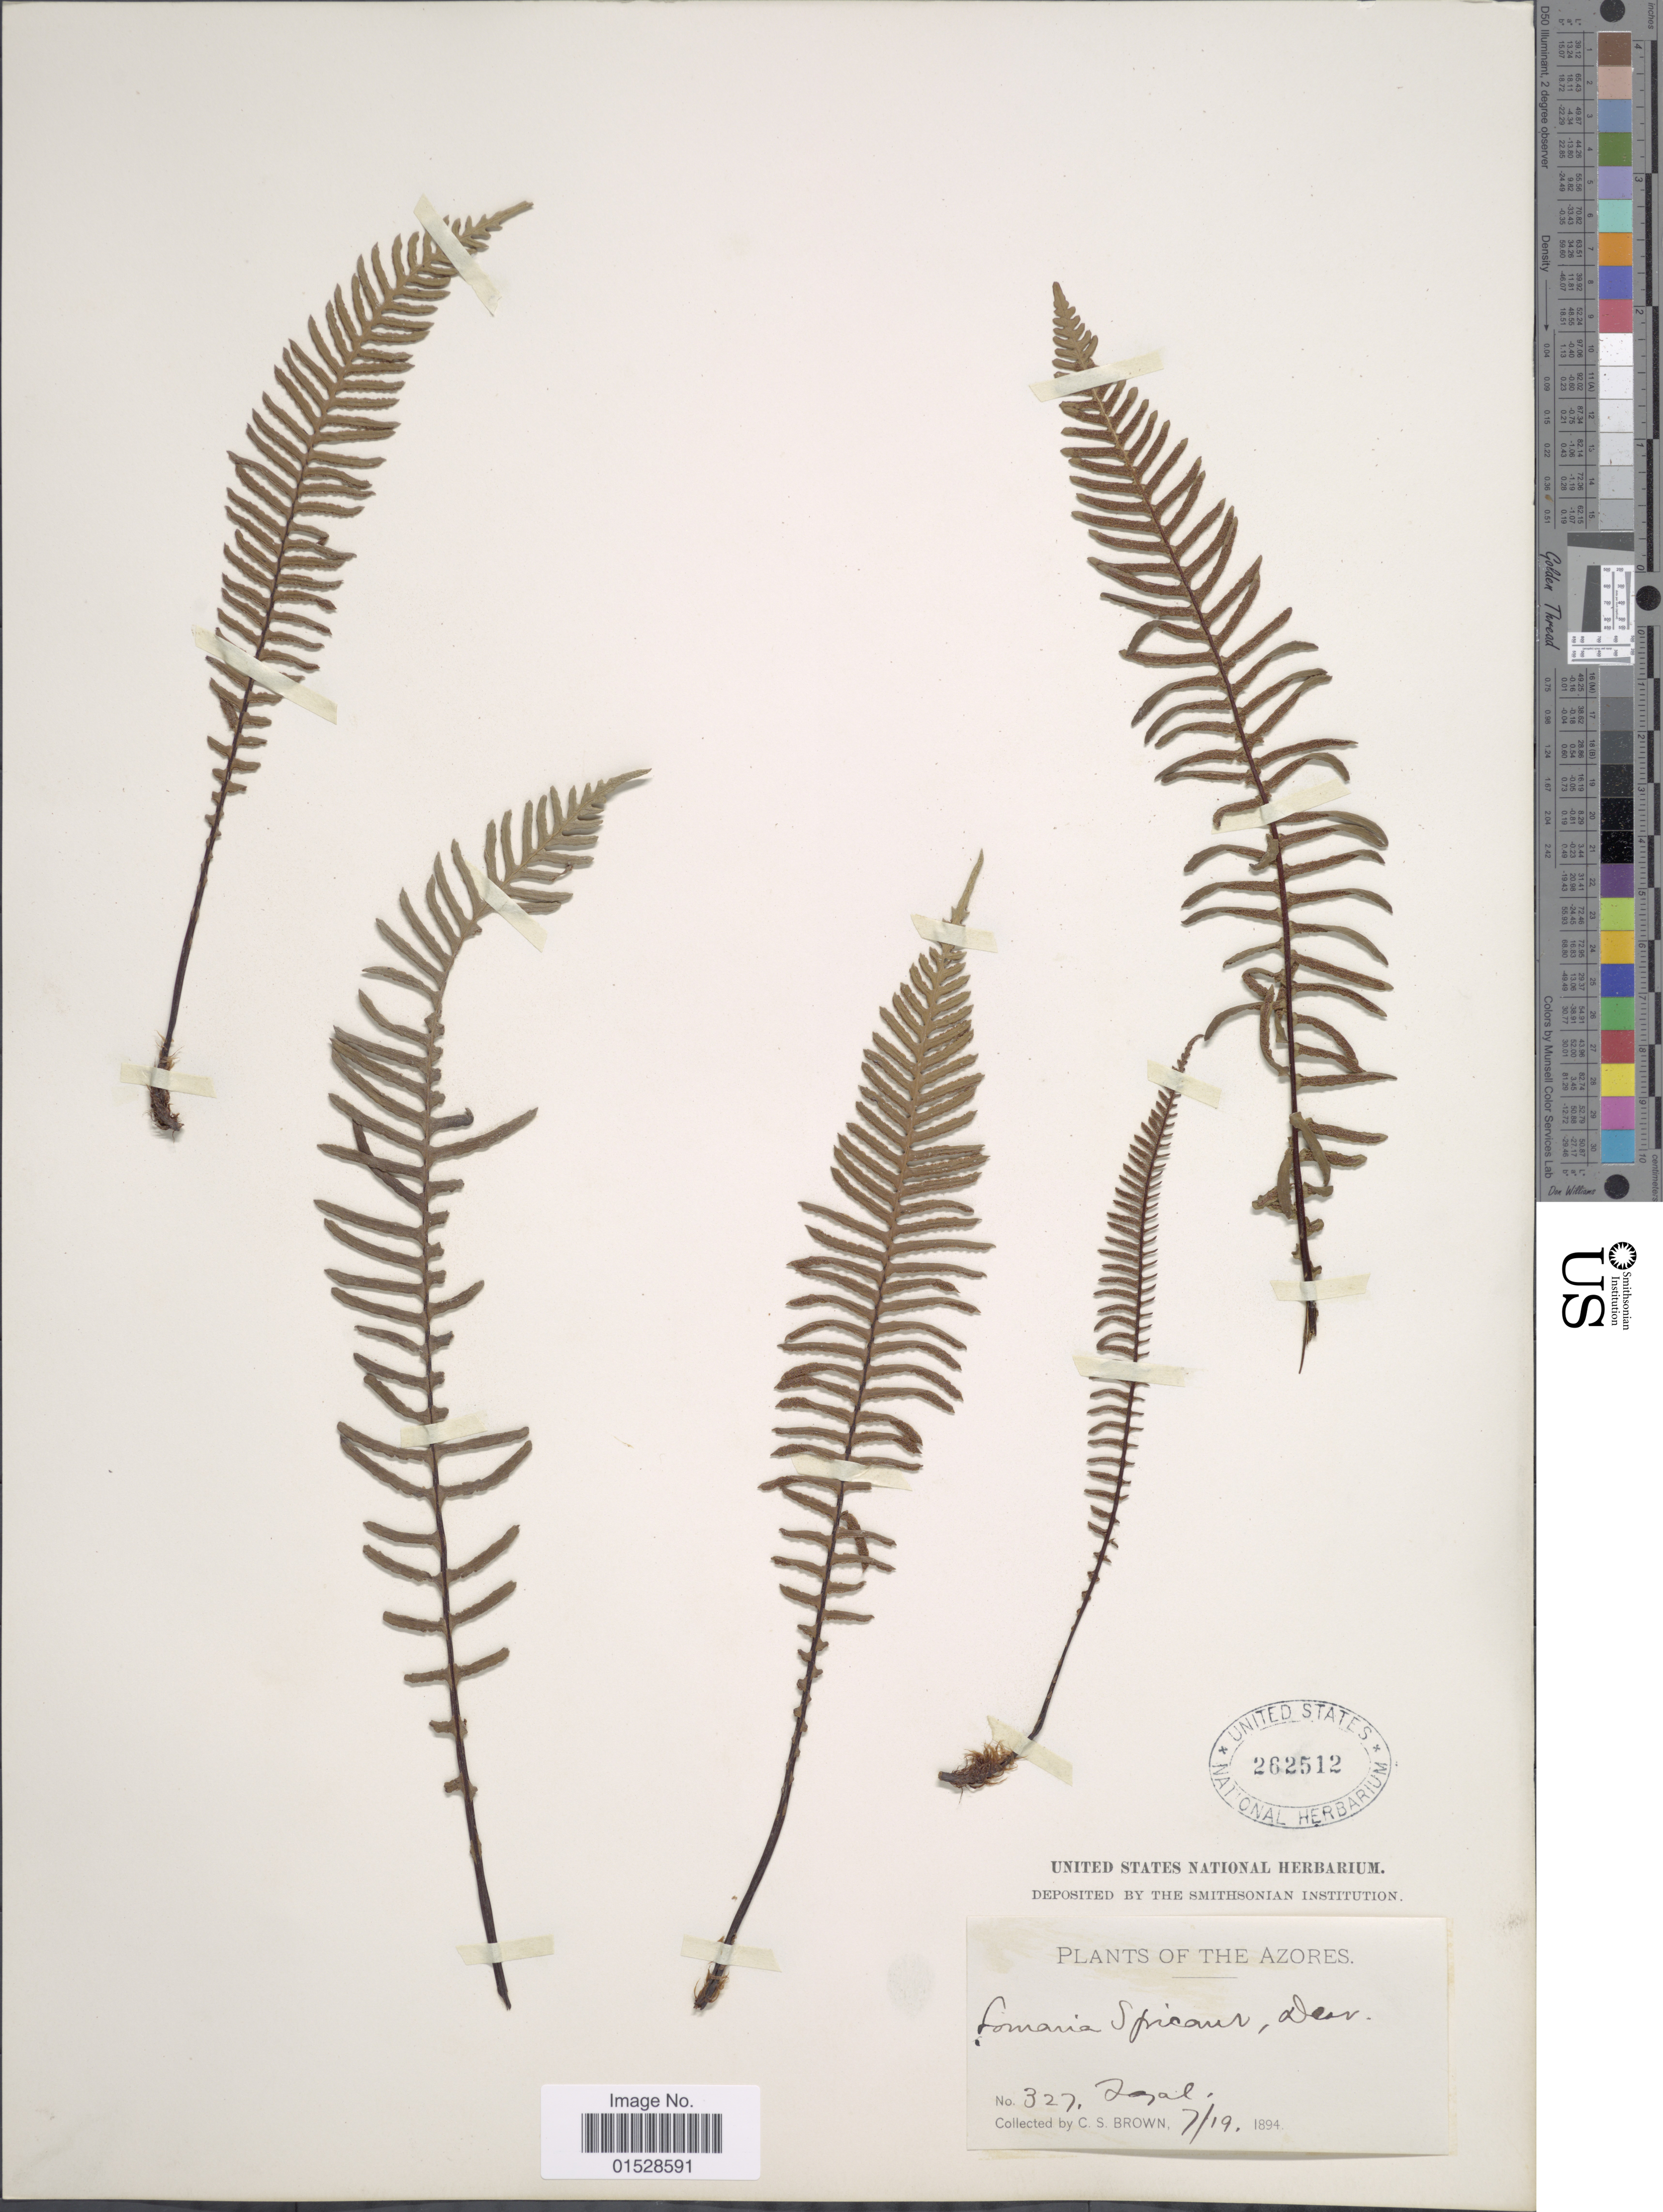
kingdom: Plantae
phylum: Tracheophyta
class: Polypodiopsida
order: Polypodiales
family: Blechnaceae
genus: Blechnum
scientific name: Blechnum spicant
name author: (L.) Sm.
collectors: C. S. Brown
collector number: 327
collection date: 1894-07-19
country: Portugal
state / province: Azores (Aut. Reg.)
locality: Azores, Isal [interpreted]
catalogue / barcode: US 262512